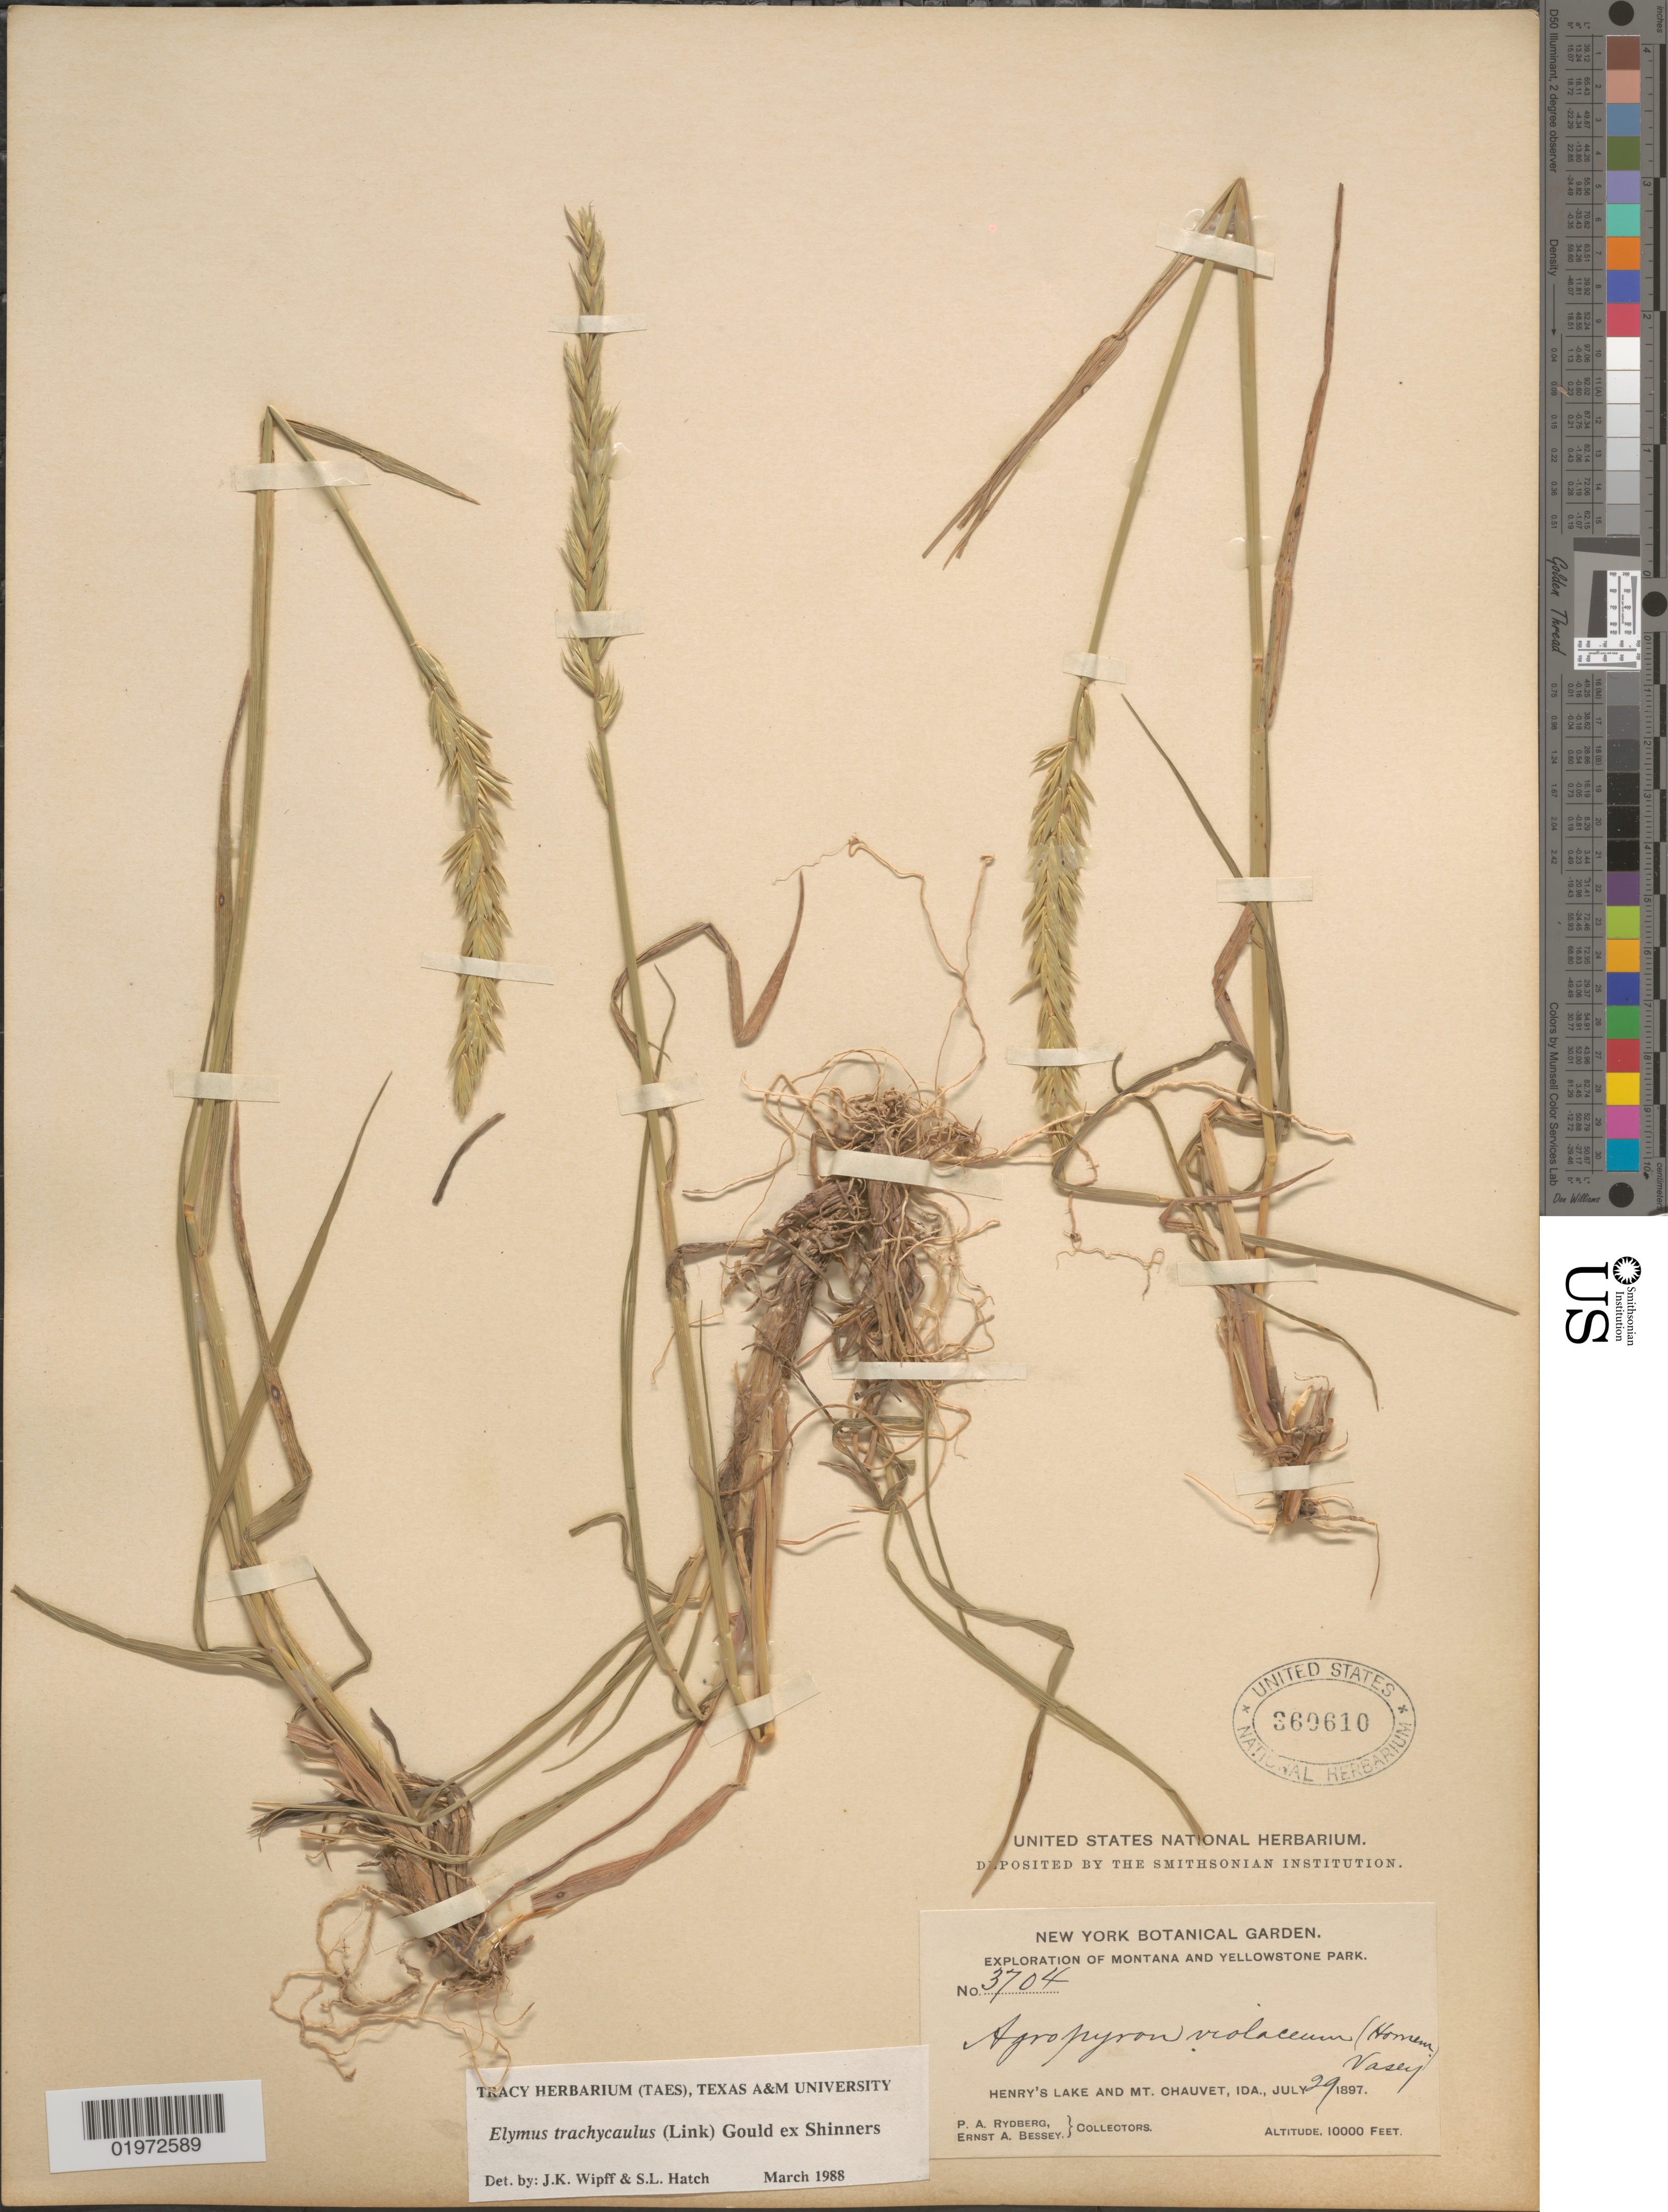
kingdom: Plantae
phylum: Tracheophyta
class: Liliopsida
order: Poales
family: Poaceae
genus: Elymus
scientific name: Elymus trachycaulus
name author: (Link) Gould ex Shinners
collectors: P. A. Rydberg & E. A. Bessey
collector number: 3704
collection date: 1897-07-29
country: United States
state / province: Idaho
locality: Exploration of Montana and Yellowstone Park. Henry's Lake and Mt. Chauvet.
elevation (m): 3048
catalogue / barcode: US 360610